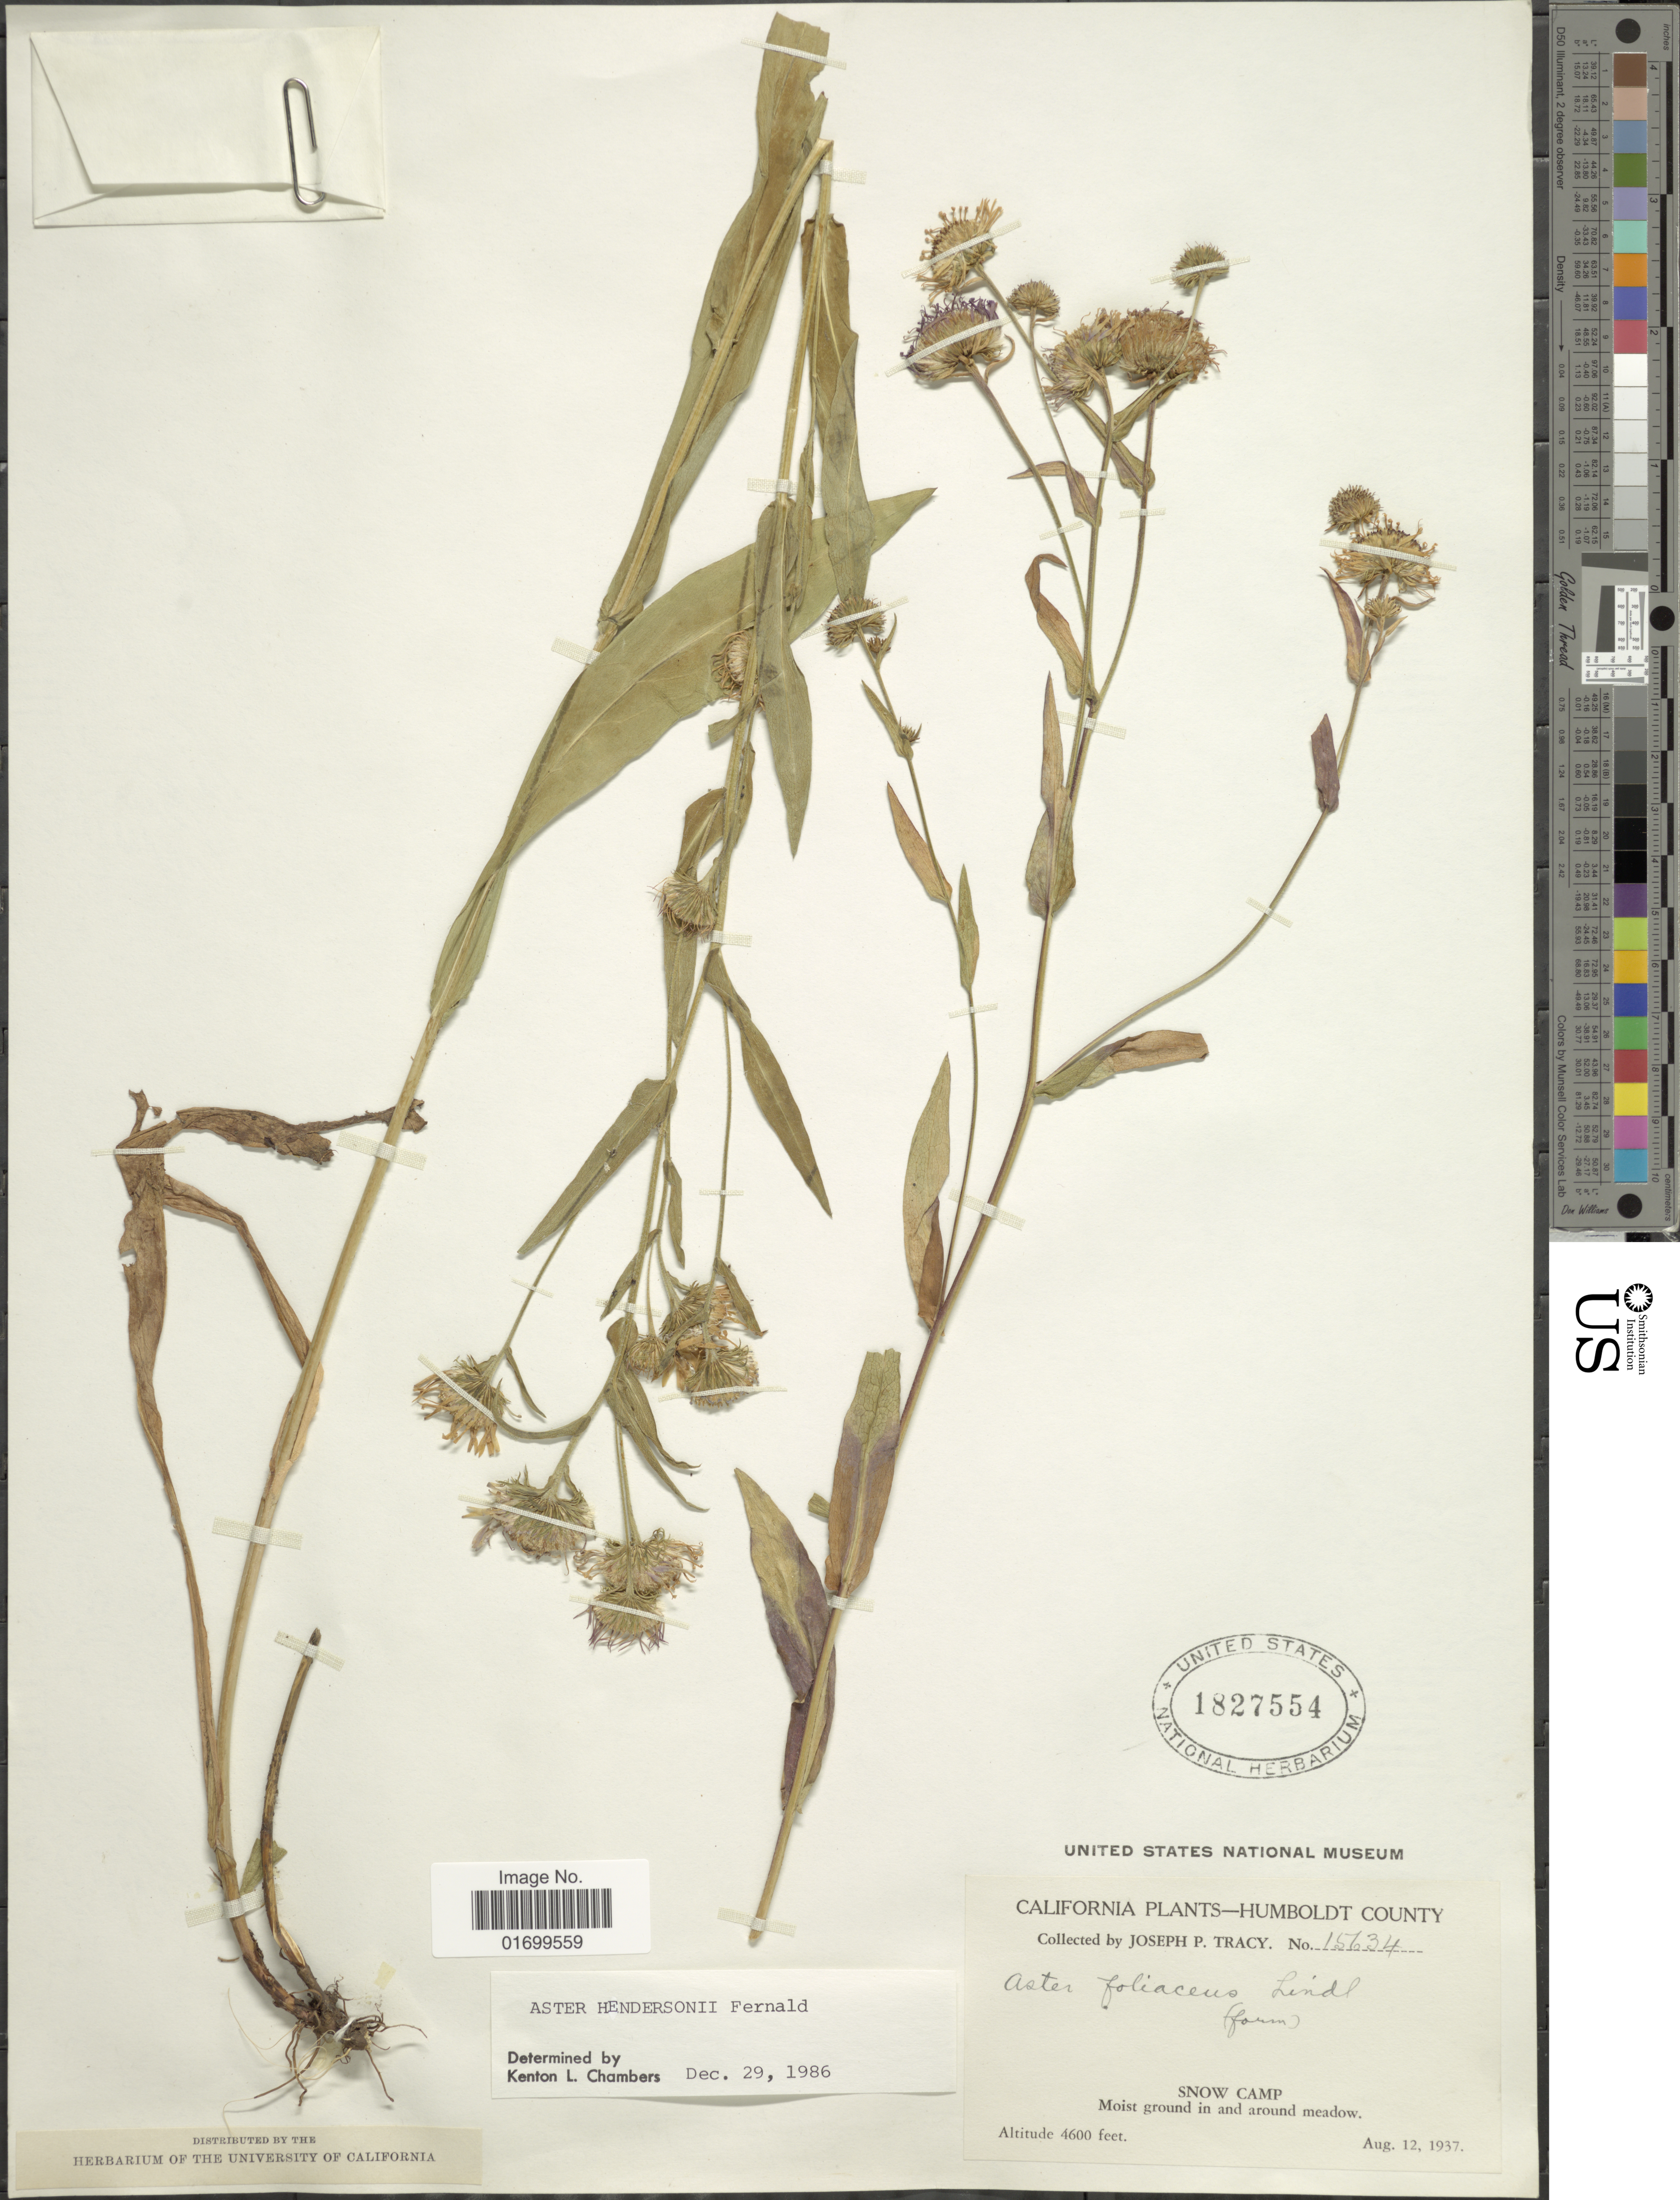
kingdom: Plantae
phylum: Tracheophyta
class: Magnoliopsida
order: Asterales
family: Asteraceae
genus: Symphyotrichum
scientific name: Symphyotrichum hendersonii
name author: (Fernald) G.L. Nesom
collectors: J. Tracy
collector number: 15634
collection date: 1937-08-12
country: United States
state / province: California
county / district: Humboldt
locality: Humboldt County, Snow Camp.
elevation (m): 1402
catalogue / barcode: US 1827554